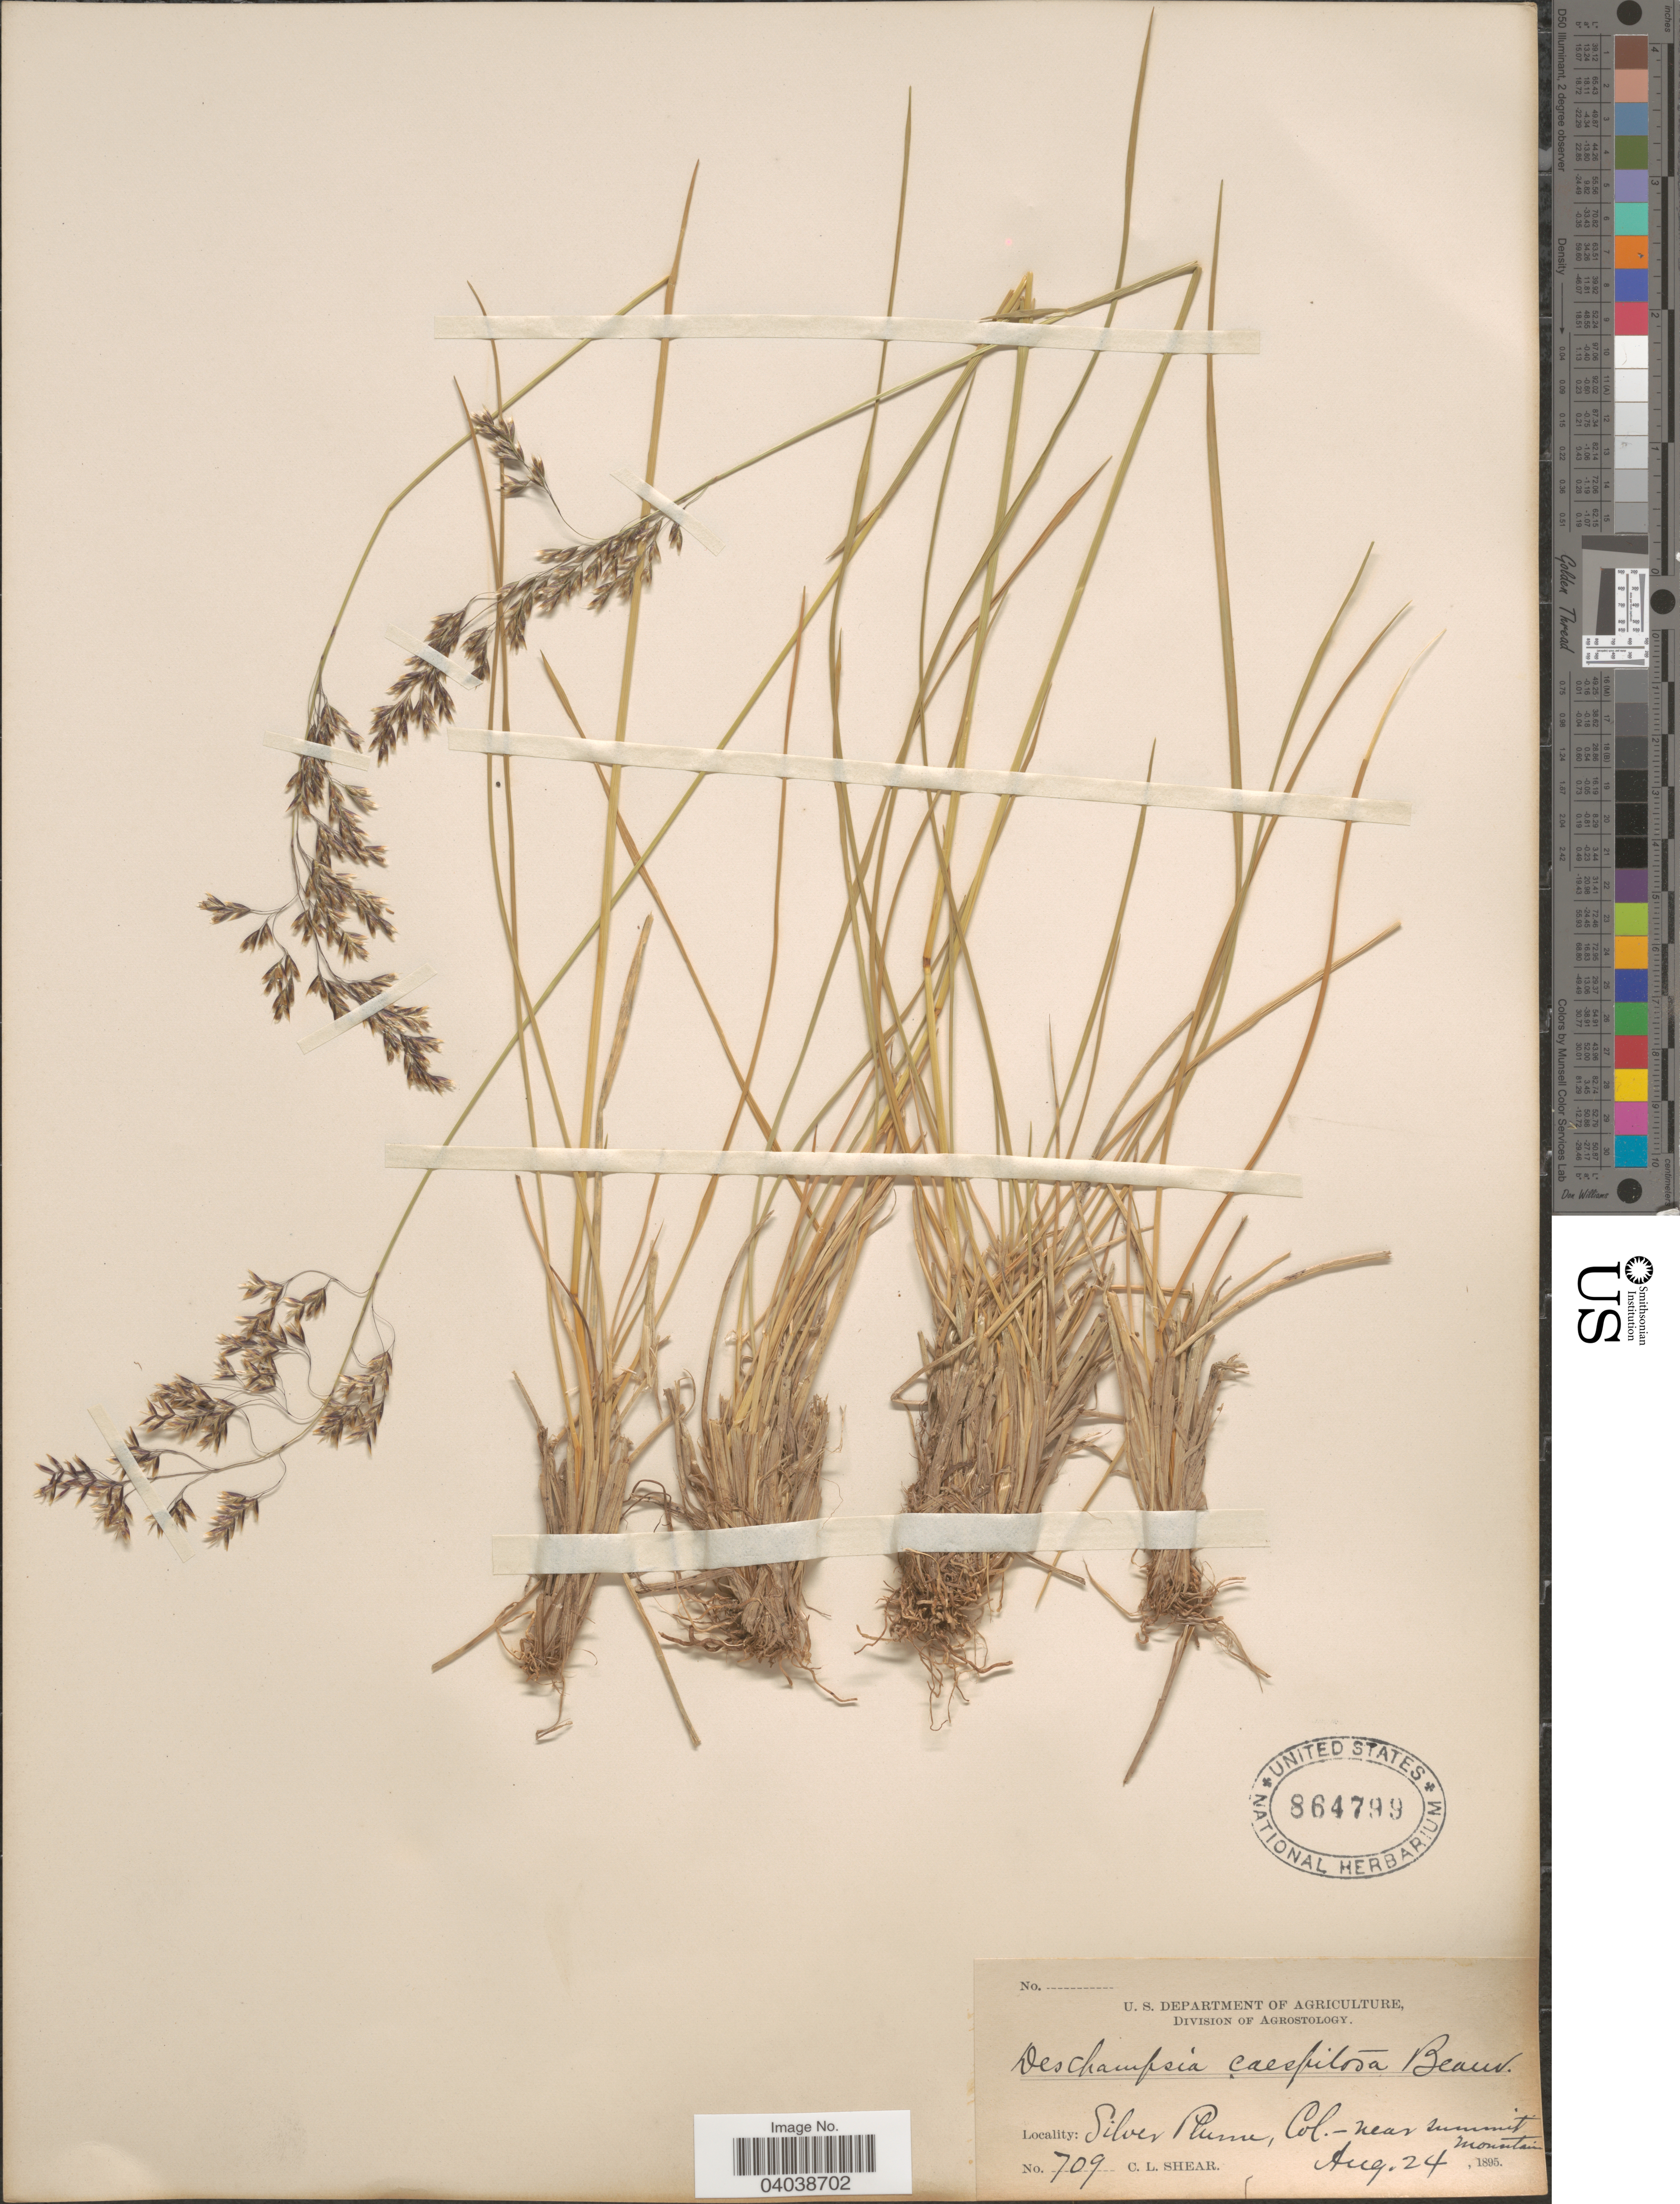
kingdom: Plantae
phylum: Tracheophyta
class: Liliopsida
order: Poales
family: Poaceae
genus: Deschampsia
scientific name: Deschampsia cespitosa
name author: (L.) P. Beauv.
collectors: C. L. Shear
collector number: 709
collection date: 1895-08-24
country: United States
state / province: Colorado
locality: Silver Plume.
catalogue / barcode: US 864799